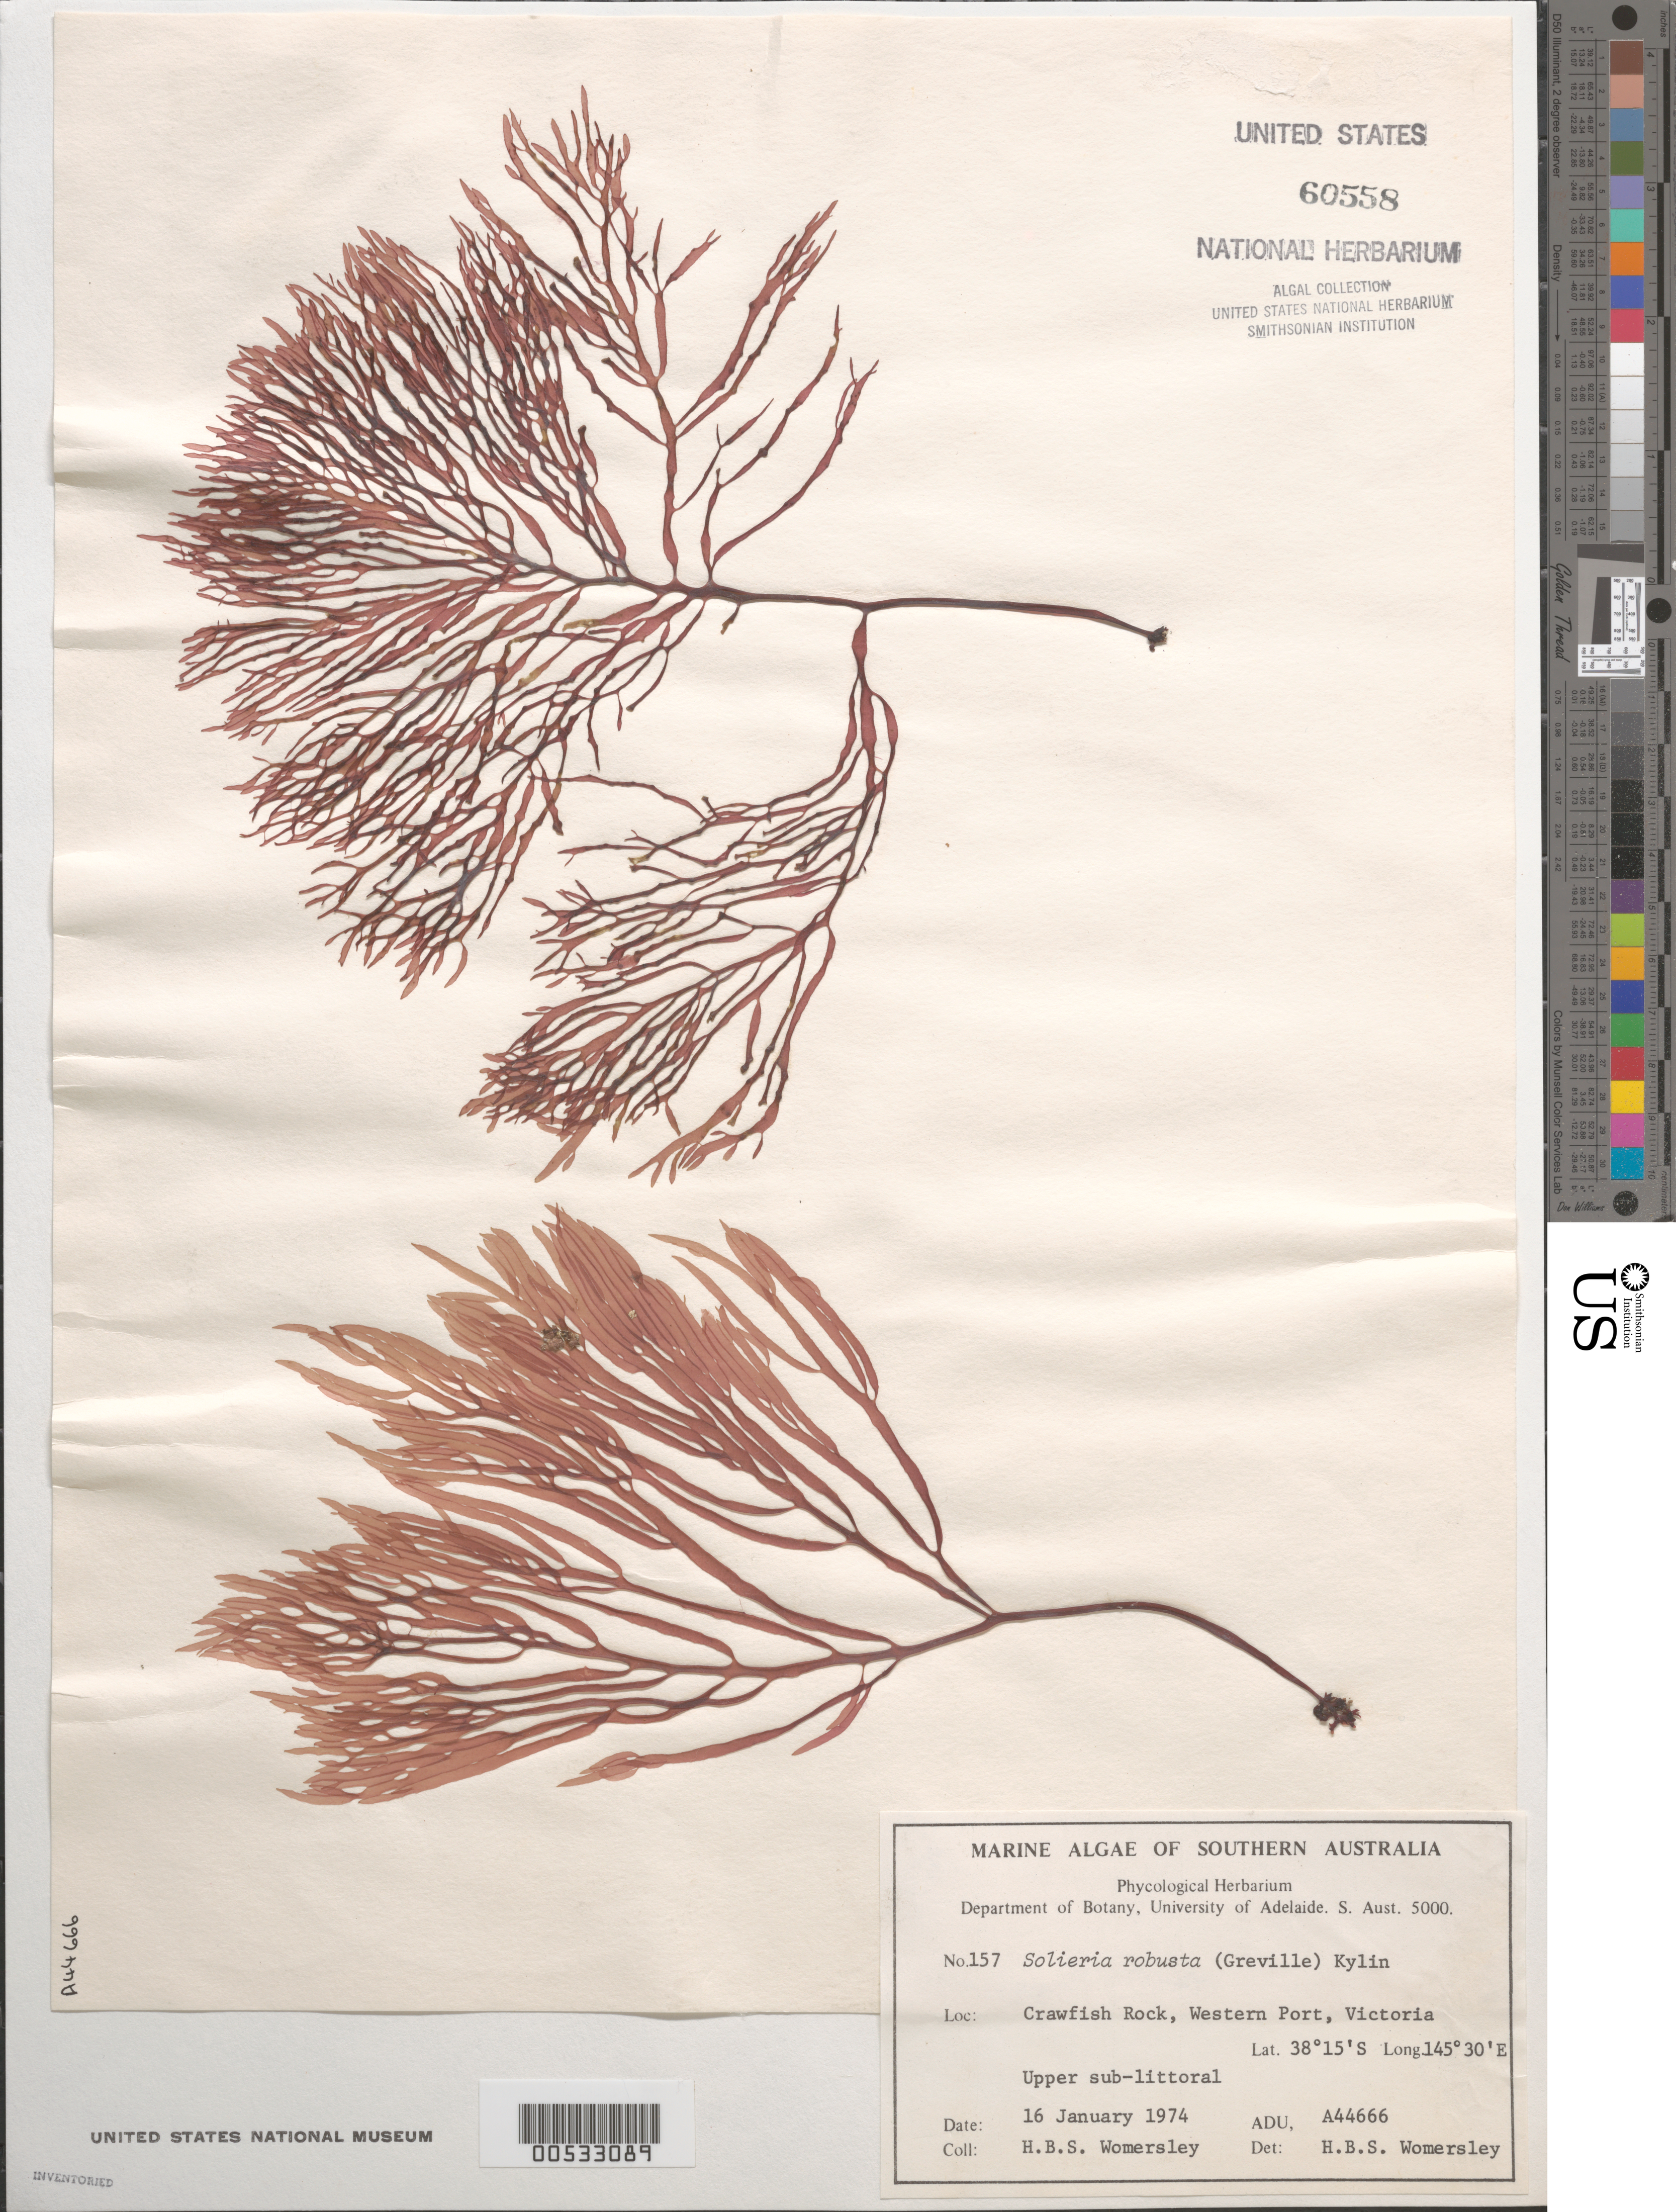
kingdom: Plantae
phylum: Rhodophyta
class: Florideophyceae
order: Gigartinales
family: Solieriaceae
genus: Solieria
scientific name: Solieria robusta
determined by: Womersley, H. B. S.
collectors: H. B. S. Womersley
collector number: ADU A44666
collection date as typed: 16 Jan 1974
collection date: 1974-01-16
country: Australia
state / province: Victoria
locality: Crawfish Rock, Western Port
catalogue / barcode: US 60558